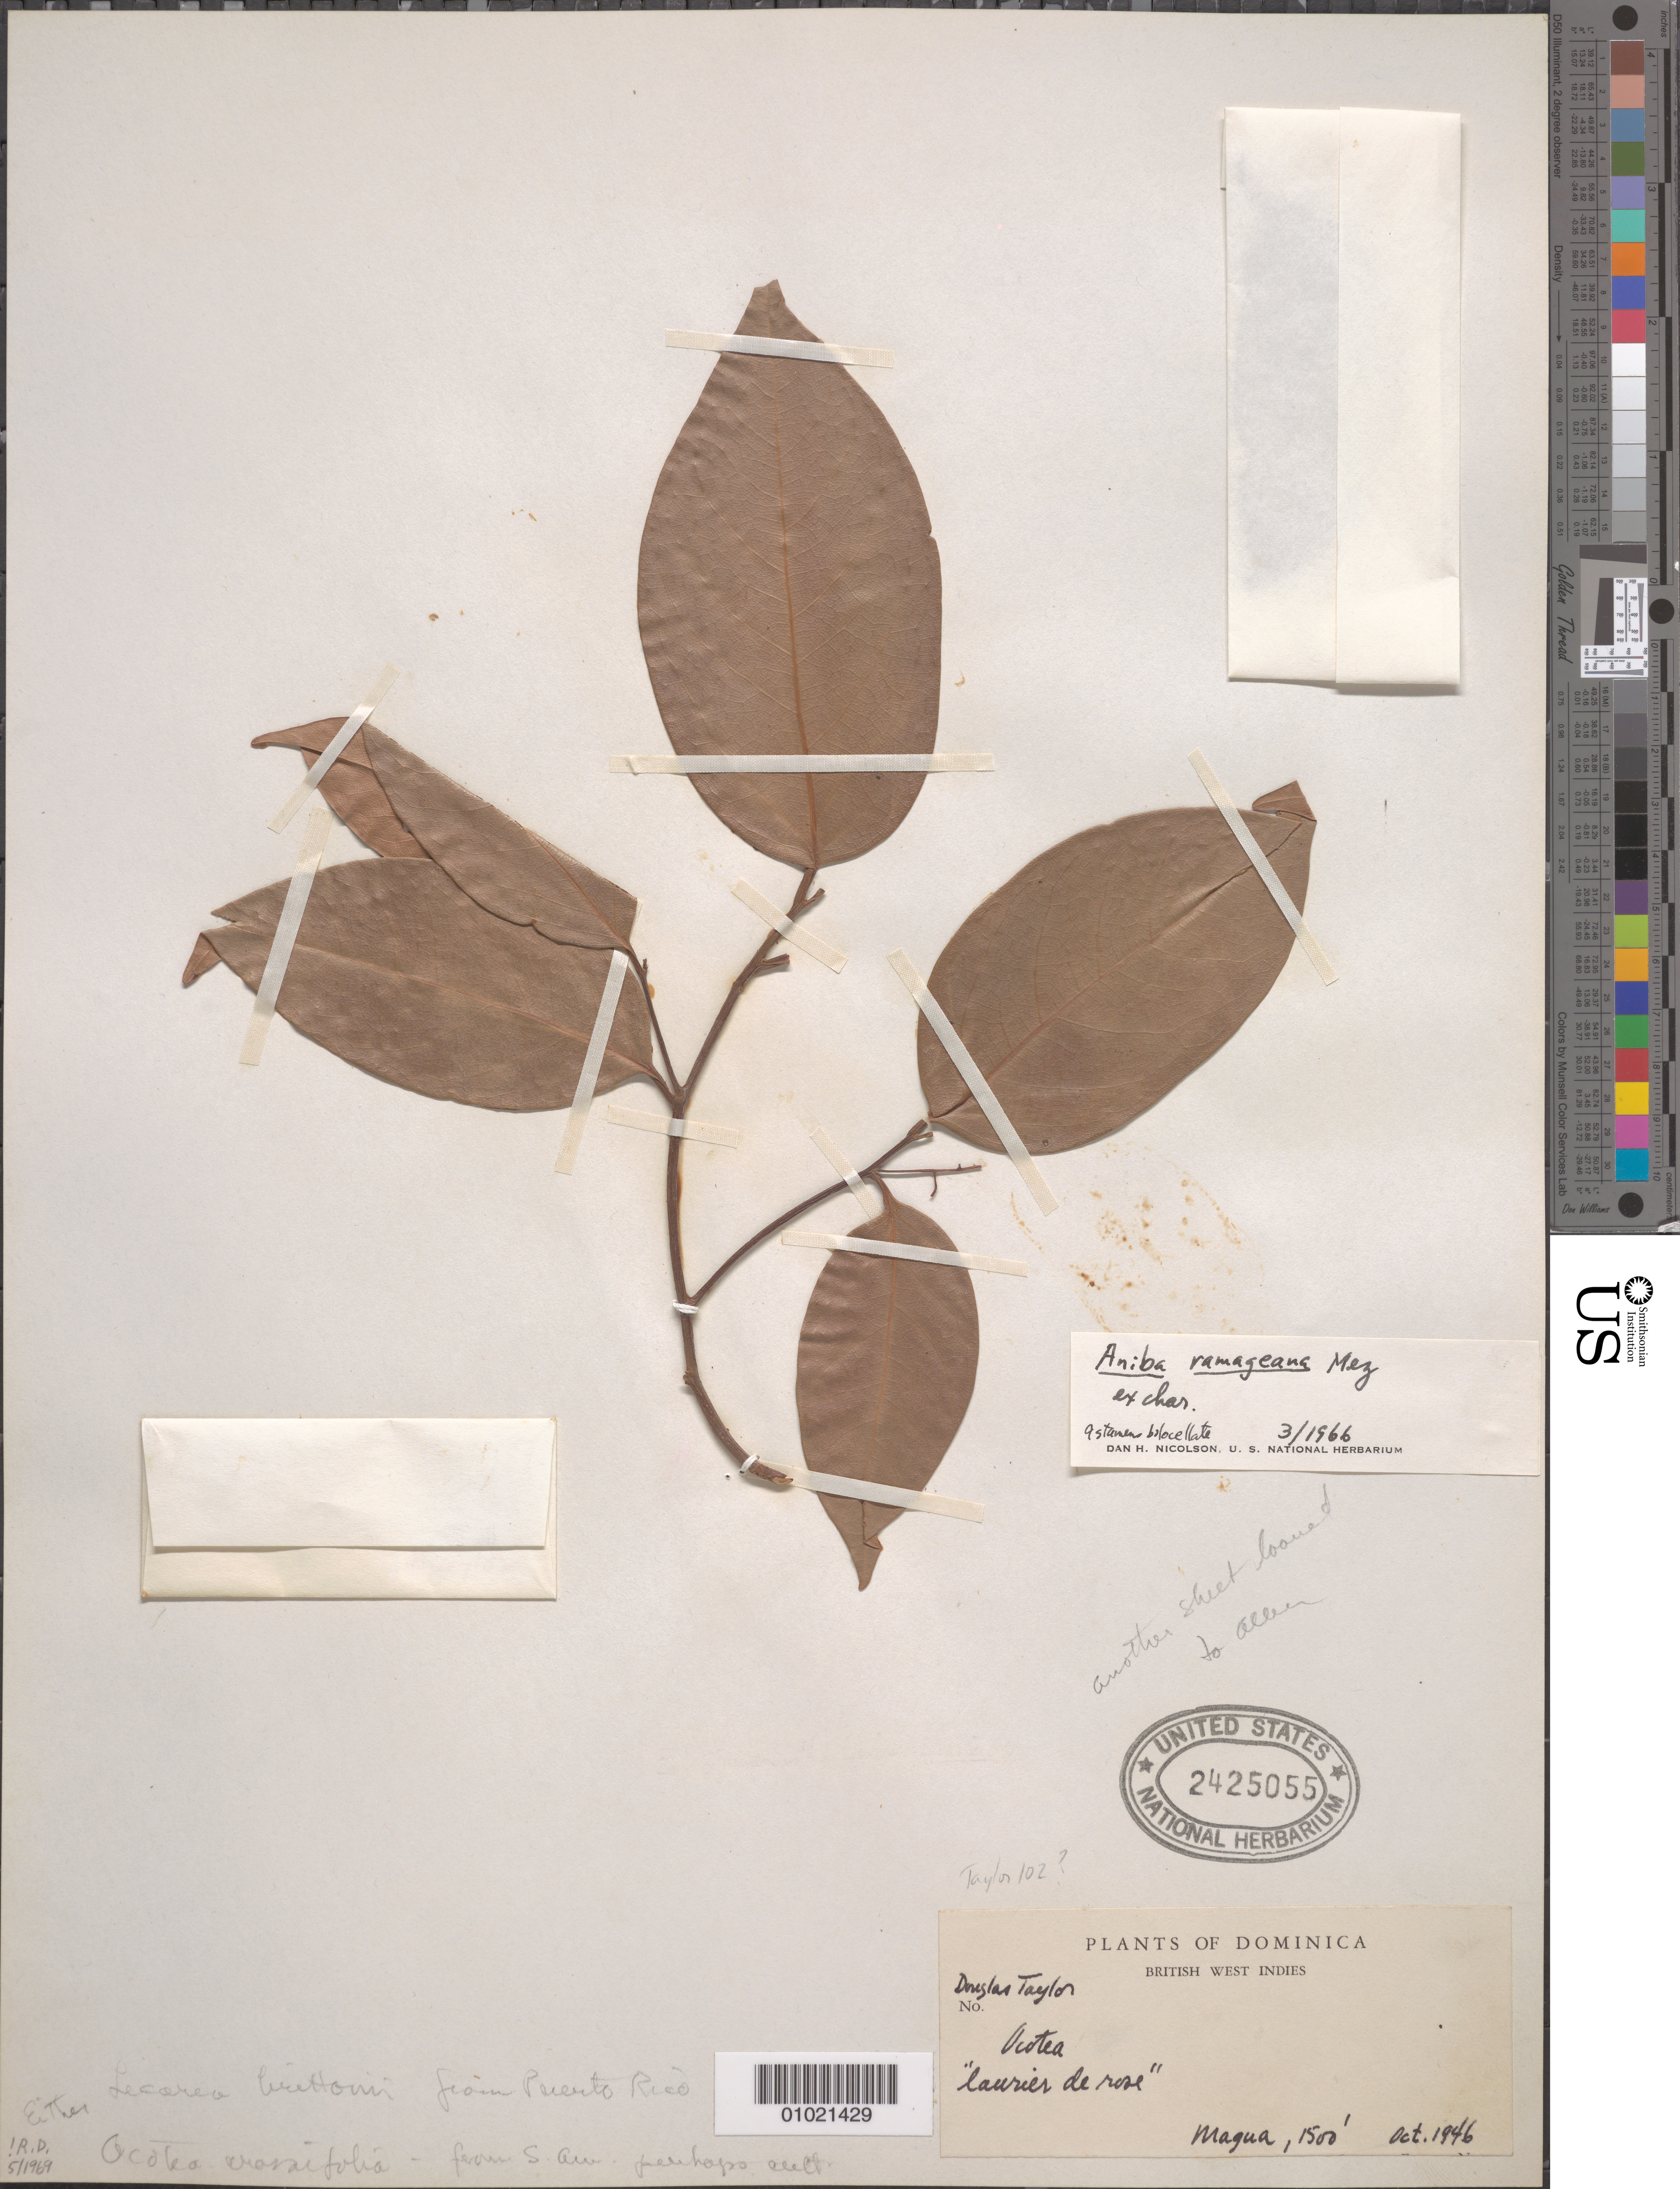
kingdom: Plantae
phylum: Tracheophyta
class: Magnoliopsida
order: Laurales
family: Lauraceae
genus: Aniba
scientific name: Aniba ramageana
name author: Mez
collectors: D. Taylor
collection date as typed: Oct 1946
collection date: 1946-10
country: Dominica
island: Dominica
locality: Magua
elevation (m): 457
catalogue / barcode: US 2425055